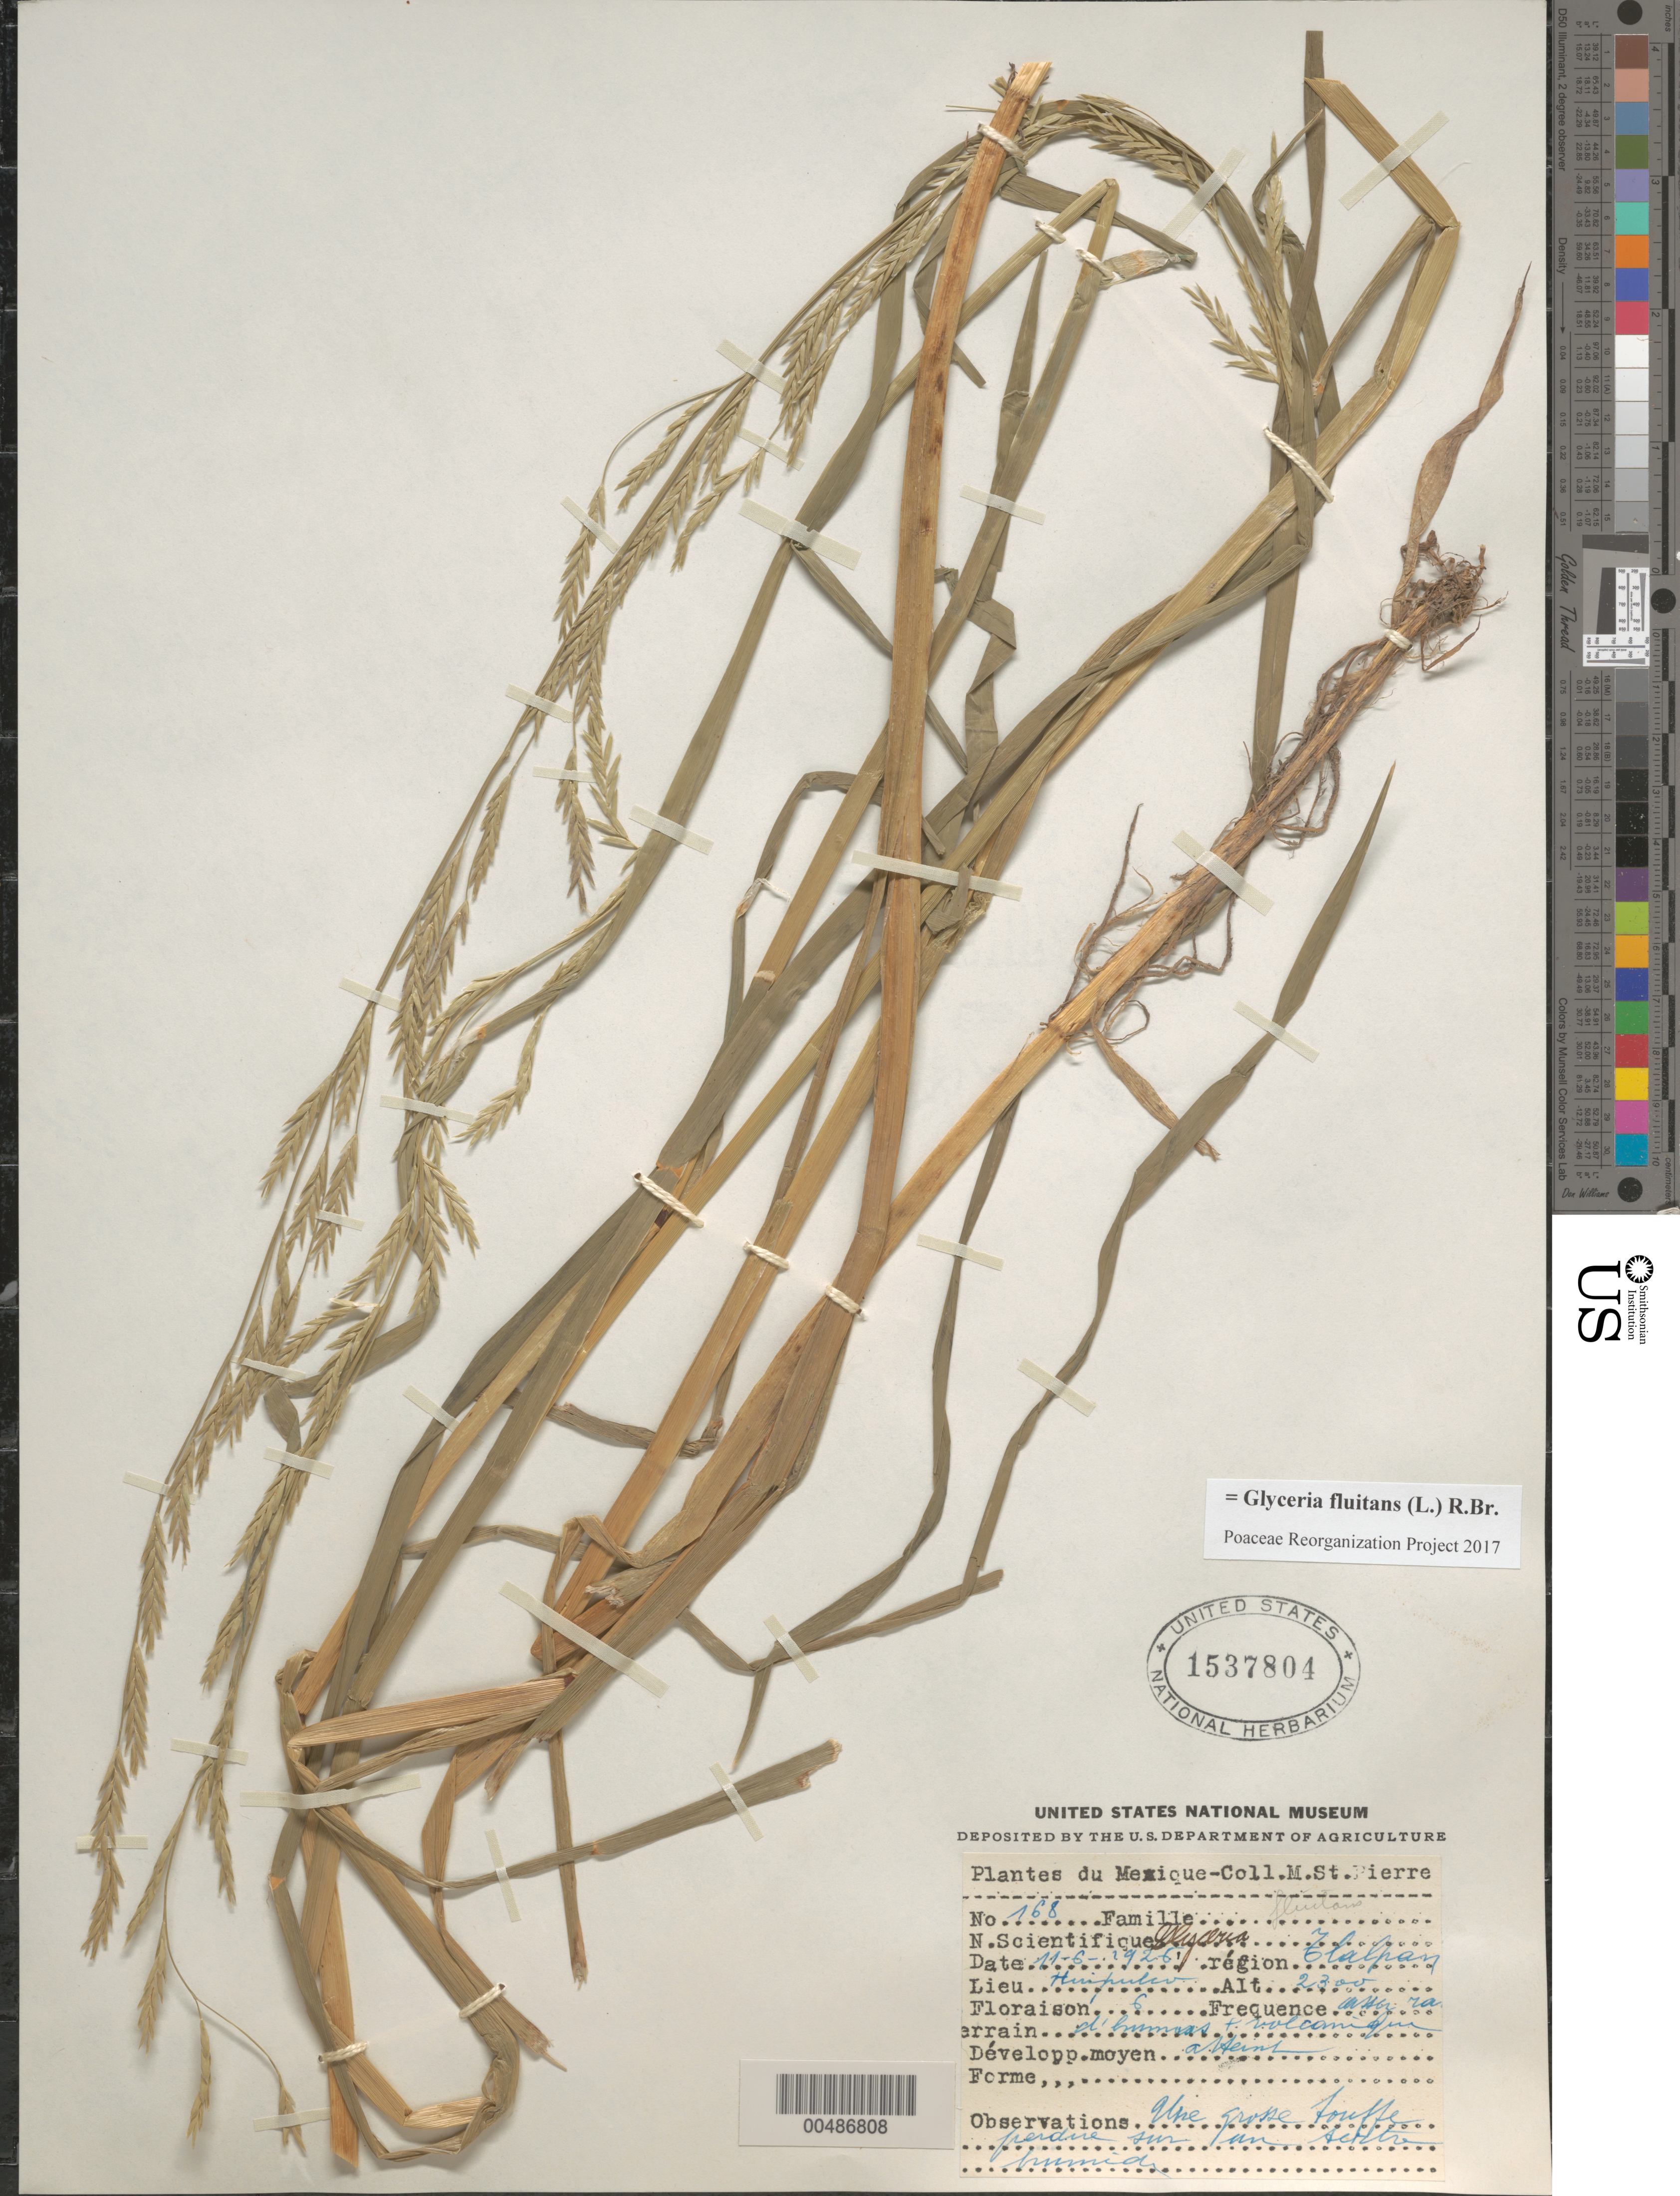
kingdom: Plantae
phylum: Tracheophyta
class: Liliopsida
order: Poales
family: Poaceae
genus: Glyceria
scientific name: Glyceria fluitans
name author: (L.) R. Br.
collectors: M. Saint-Pierre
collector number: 168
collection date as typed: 11 Jun 1926 or 6 Nov 1926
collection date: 1926-06-11 or 1926-11-06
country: Mexico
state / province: Distrito Federal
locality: Tlalpan, Huipulco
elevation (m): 2300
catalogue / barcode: US 1537804